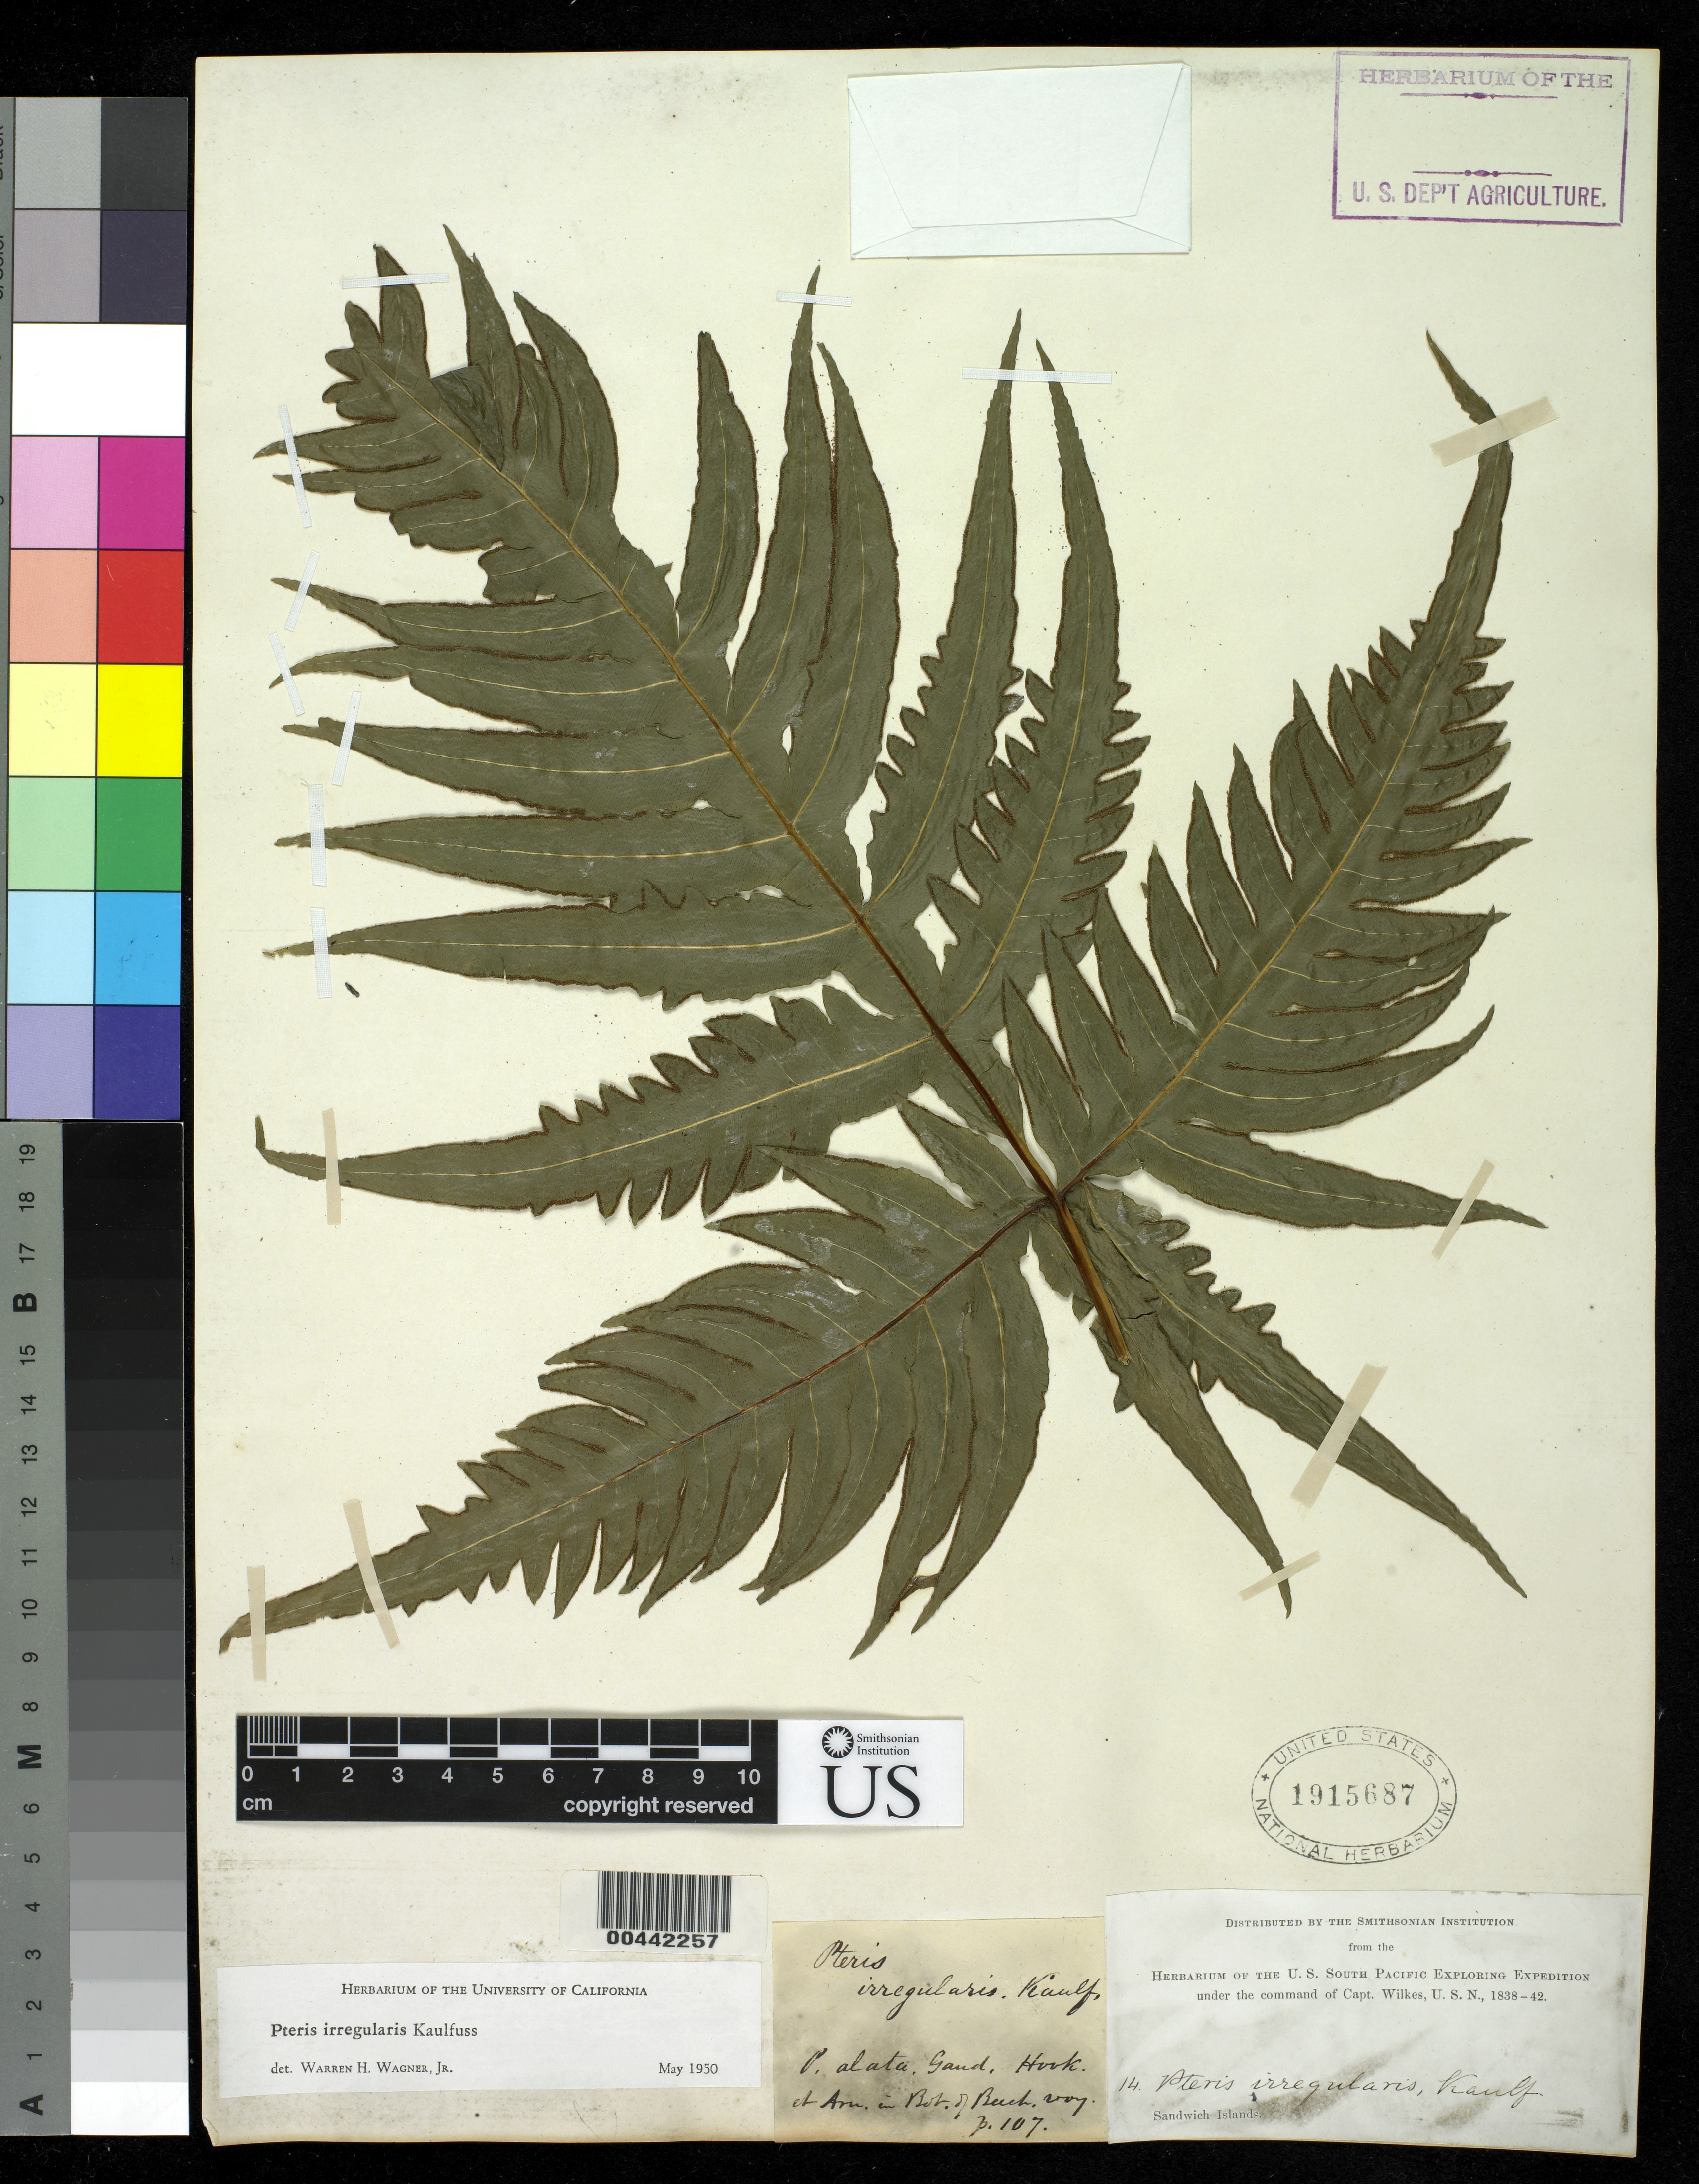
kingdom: Plantae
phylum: Tracheophyta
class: Polypodiopsida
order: Polypodiales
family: Pteridaceae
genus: Pteris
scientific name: Pteris irregularis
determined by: Wagner, W. H.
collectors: Wilkes Explor. Exped.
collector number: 14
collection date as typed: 1838 to -- --- 1842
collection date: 1838/1842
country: United States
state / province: Hawaii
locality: Sandwich Islands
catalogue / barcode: US 1915687